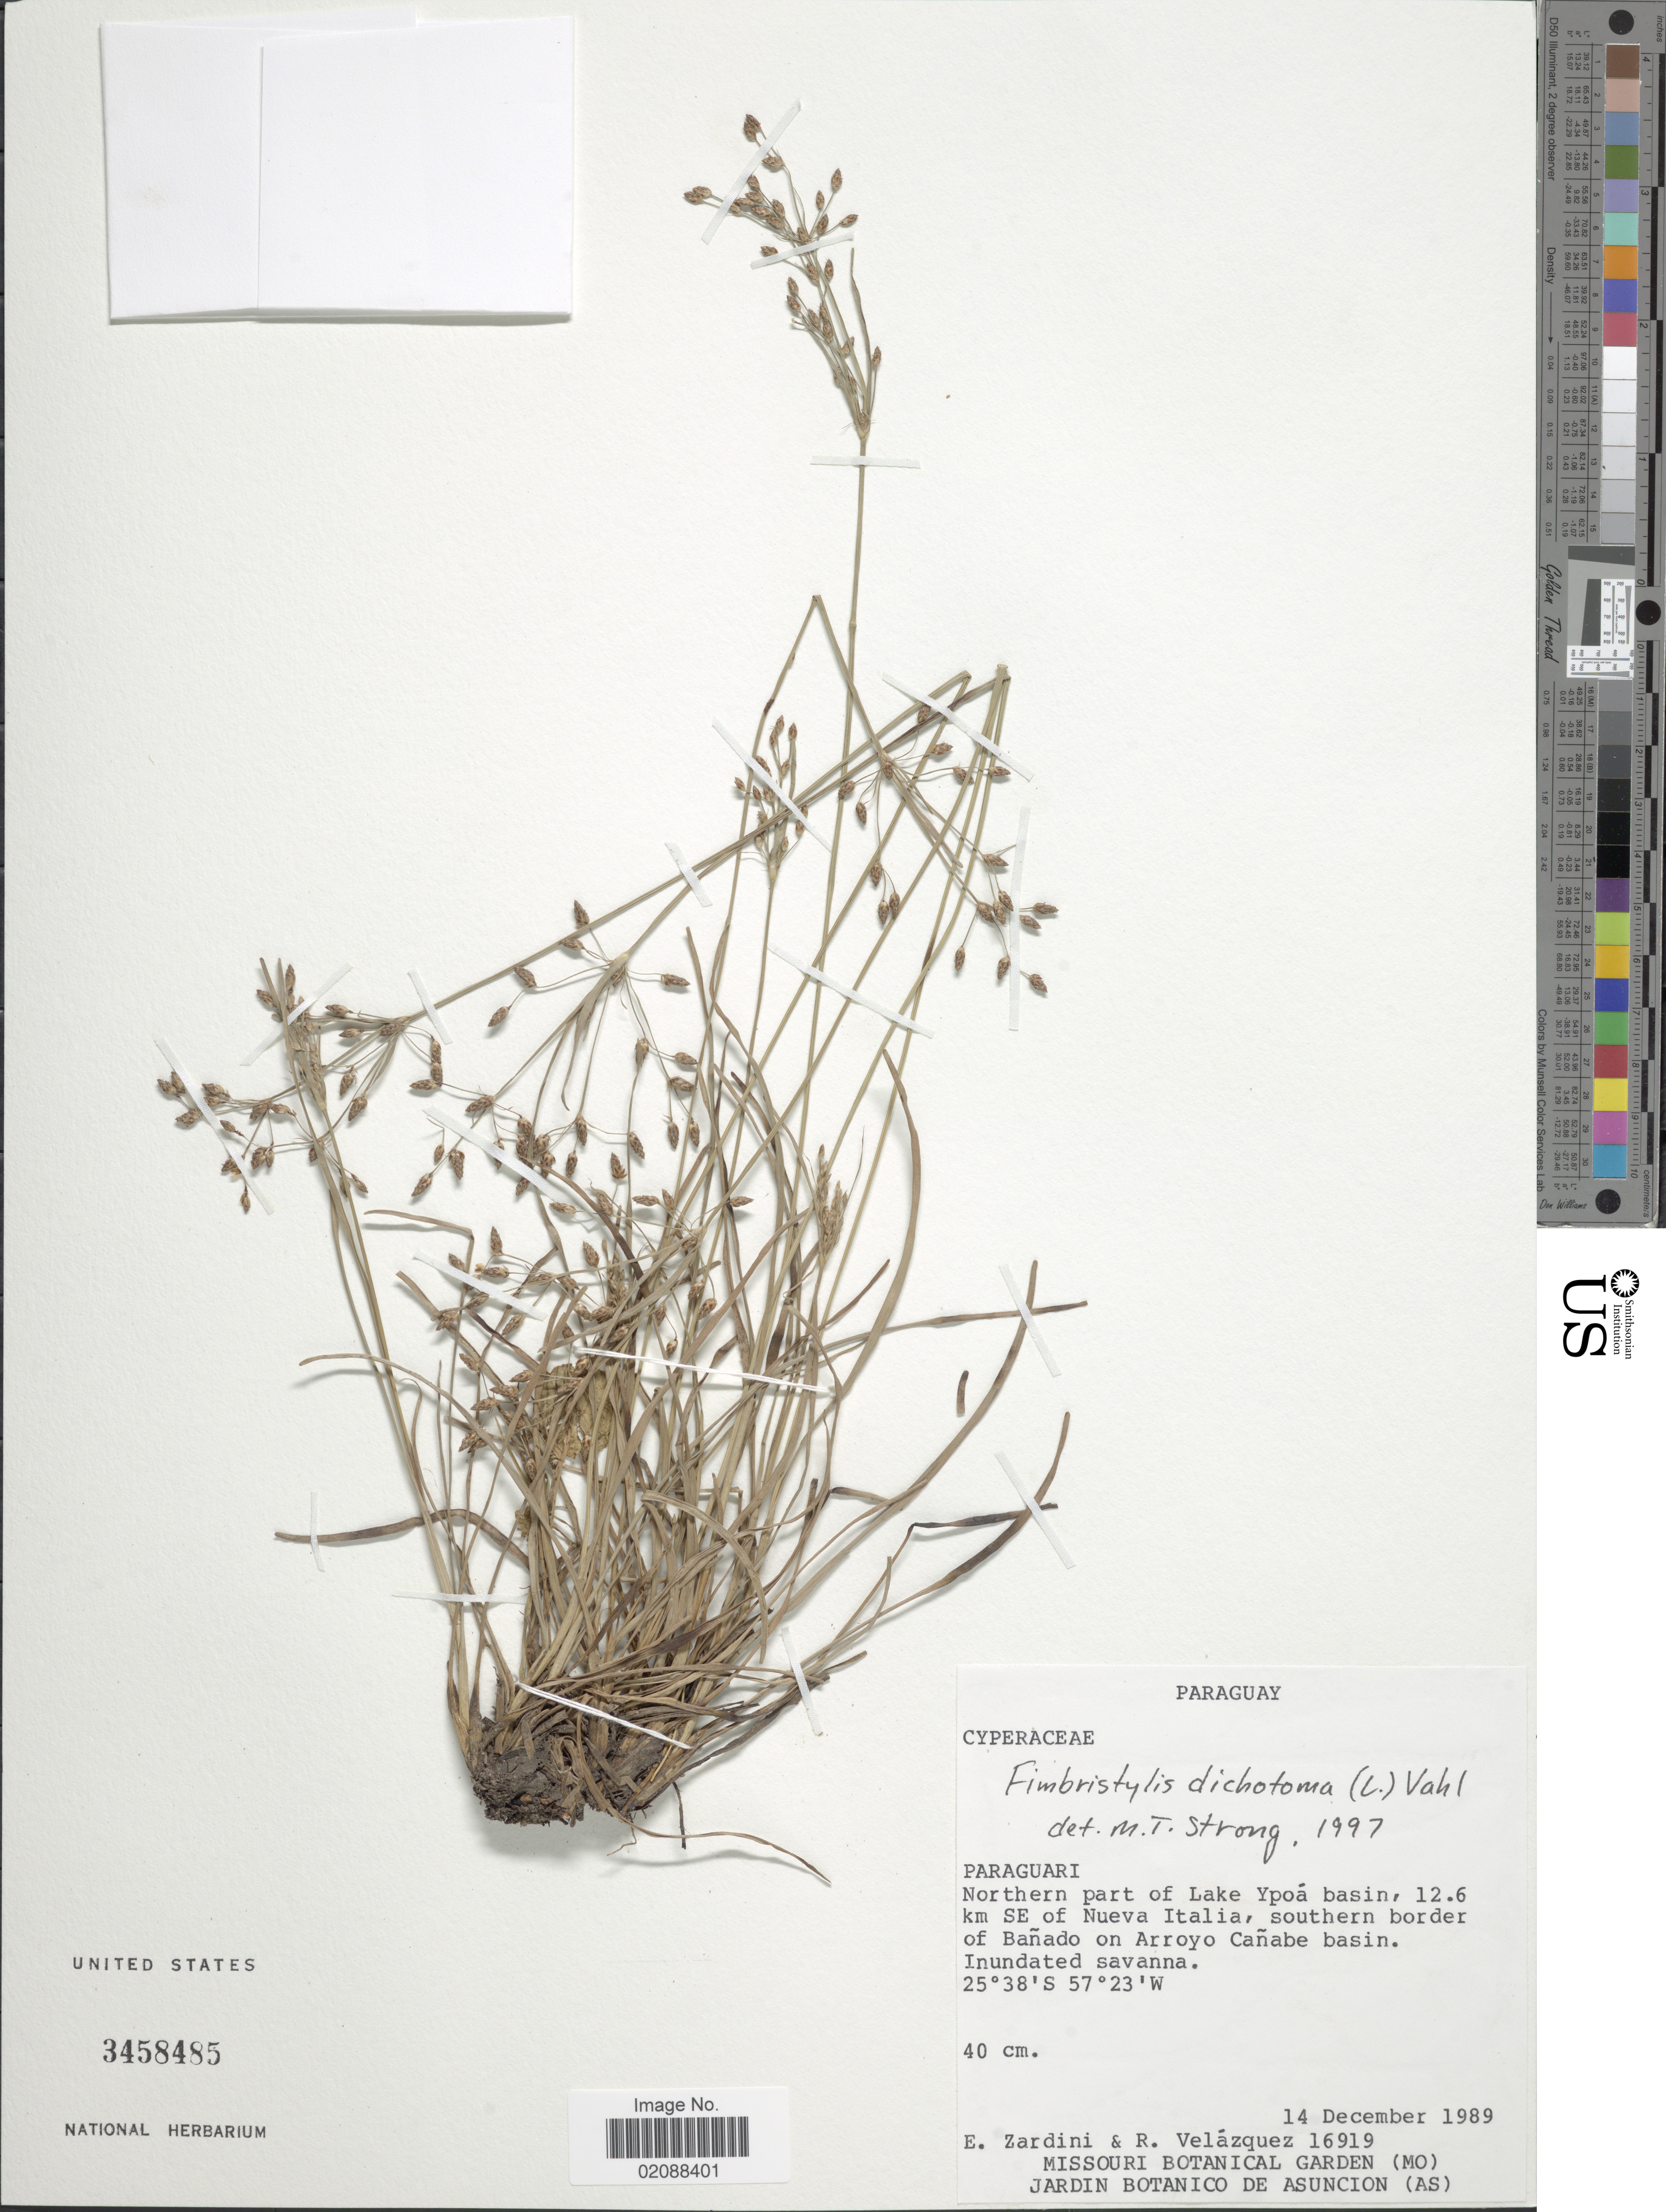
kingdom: Plantae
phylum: Tracheophyta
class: Liliopsida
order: Poales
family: Cyperaceae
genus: Fimbristylis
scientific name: Fimbristylis dichotoma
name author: (L.) Vahl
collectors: E. M. Zardini & R. Velázquez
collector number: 16919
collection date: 1989-12-14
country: Paraguay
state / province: Paraguari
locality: Northern part of Lake Ypoa basin, 12.6 km SE of Nueva Italia, southern border of Banado on Arroyo Canabe basin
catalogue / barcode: US 3458485